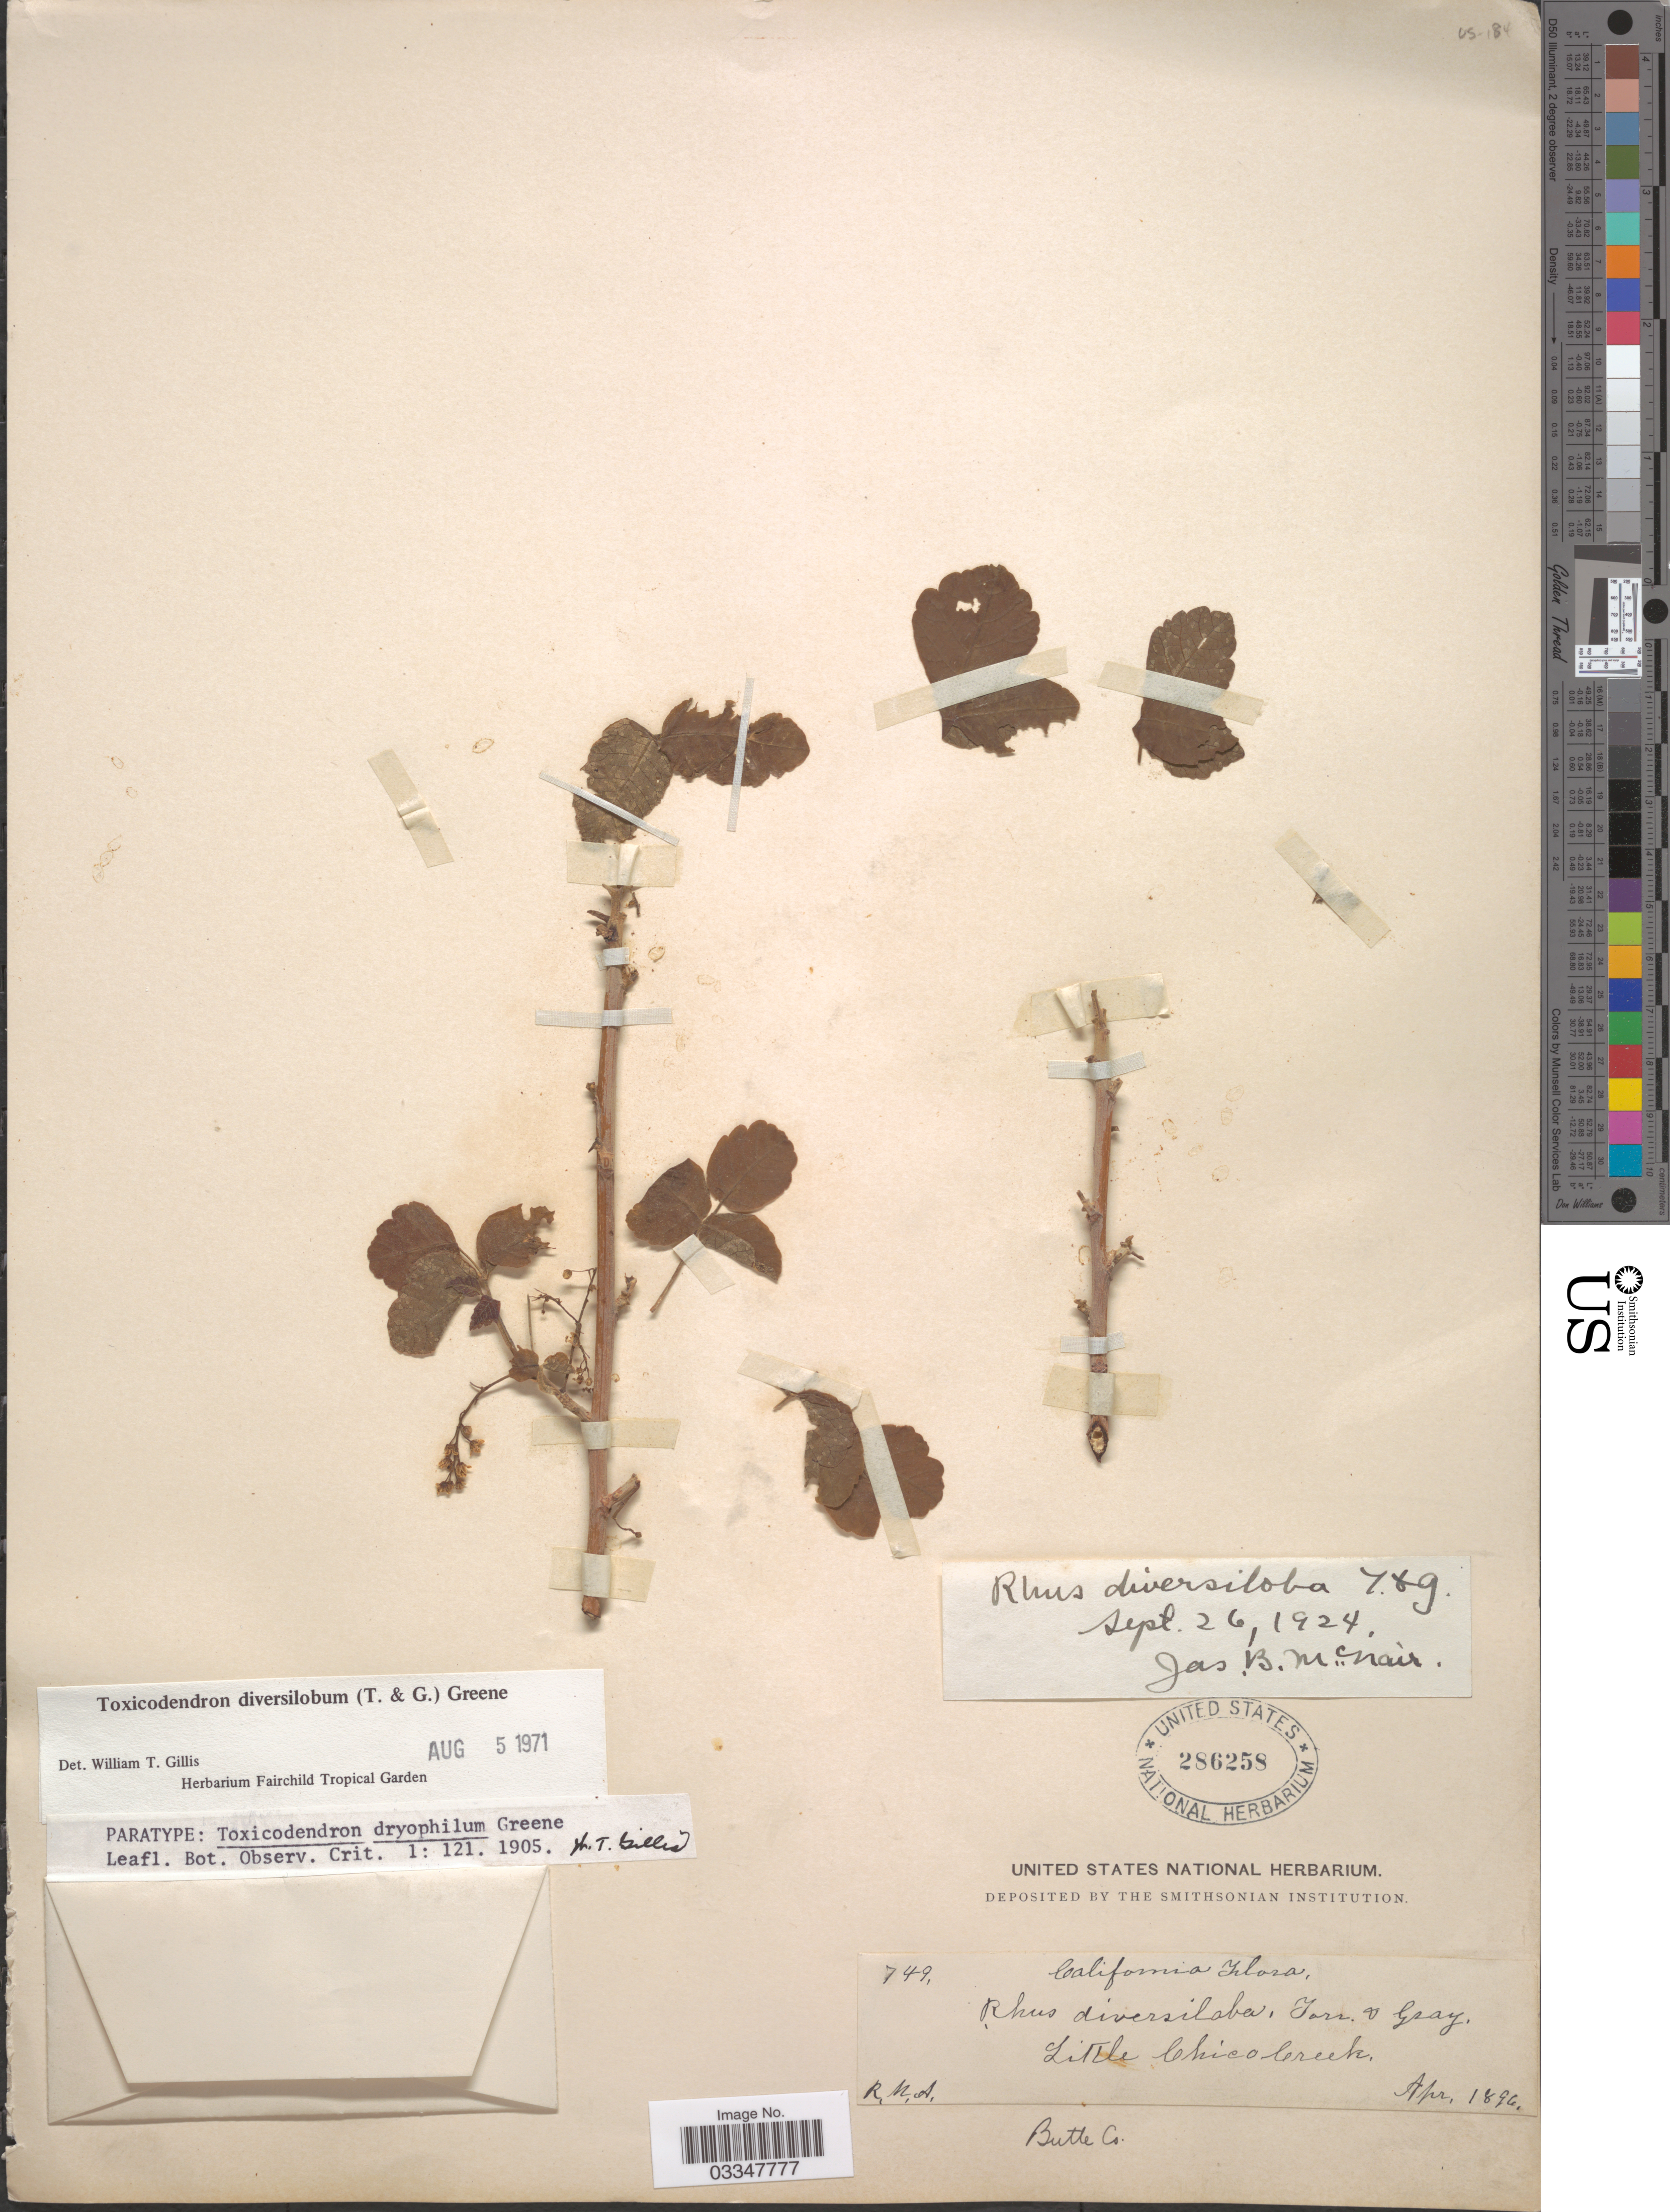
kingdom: Plantae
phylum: Tracheophyta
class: Magnoliopsida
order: Sapindales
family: Anacardiaceae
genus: Toxicodendron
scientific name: Toxicodendron diversilobum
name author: (Torr. & A. Gray) Greene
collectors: R. M. A.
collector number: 749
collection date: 1896-04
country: United States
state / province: California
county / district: Butte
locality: Little Chico Creek. Butte Co.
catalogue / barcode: US 286258